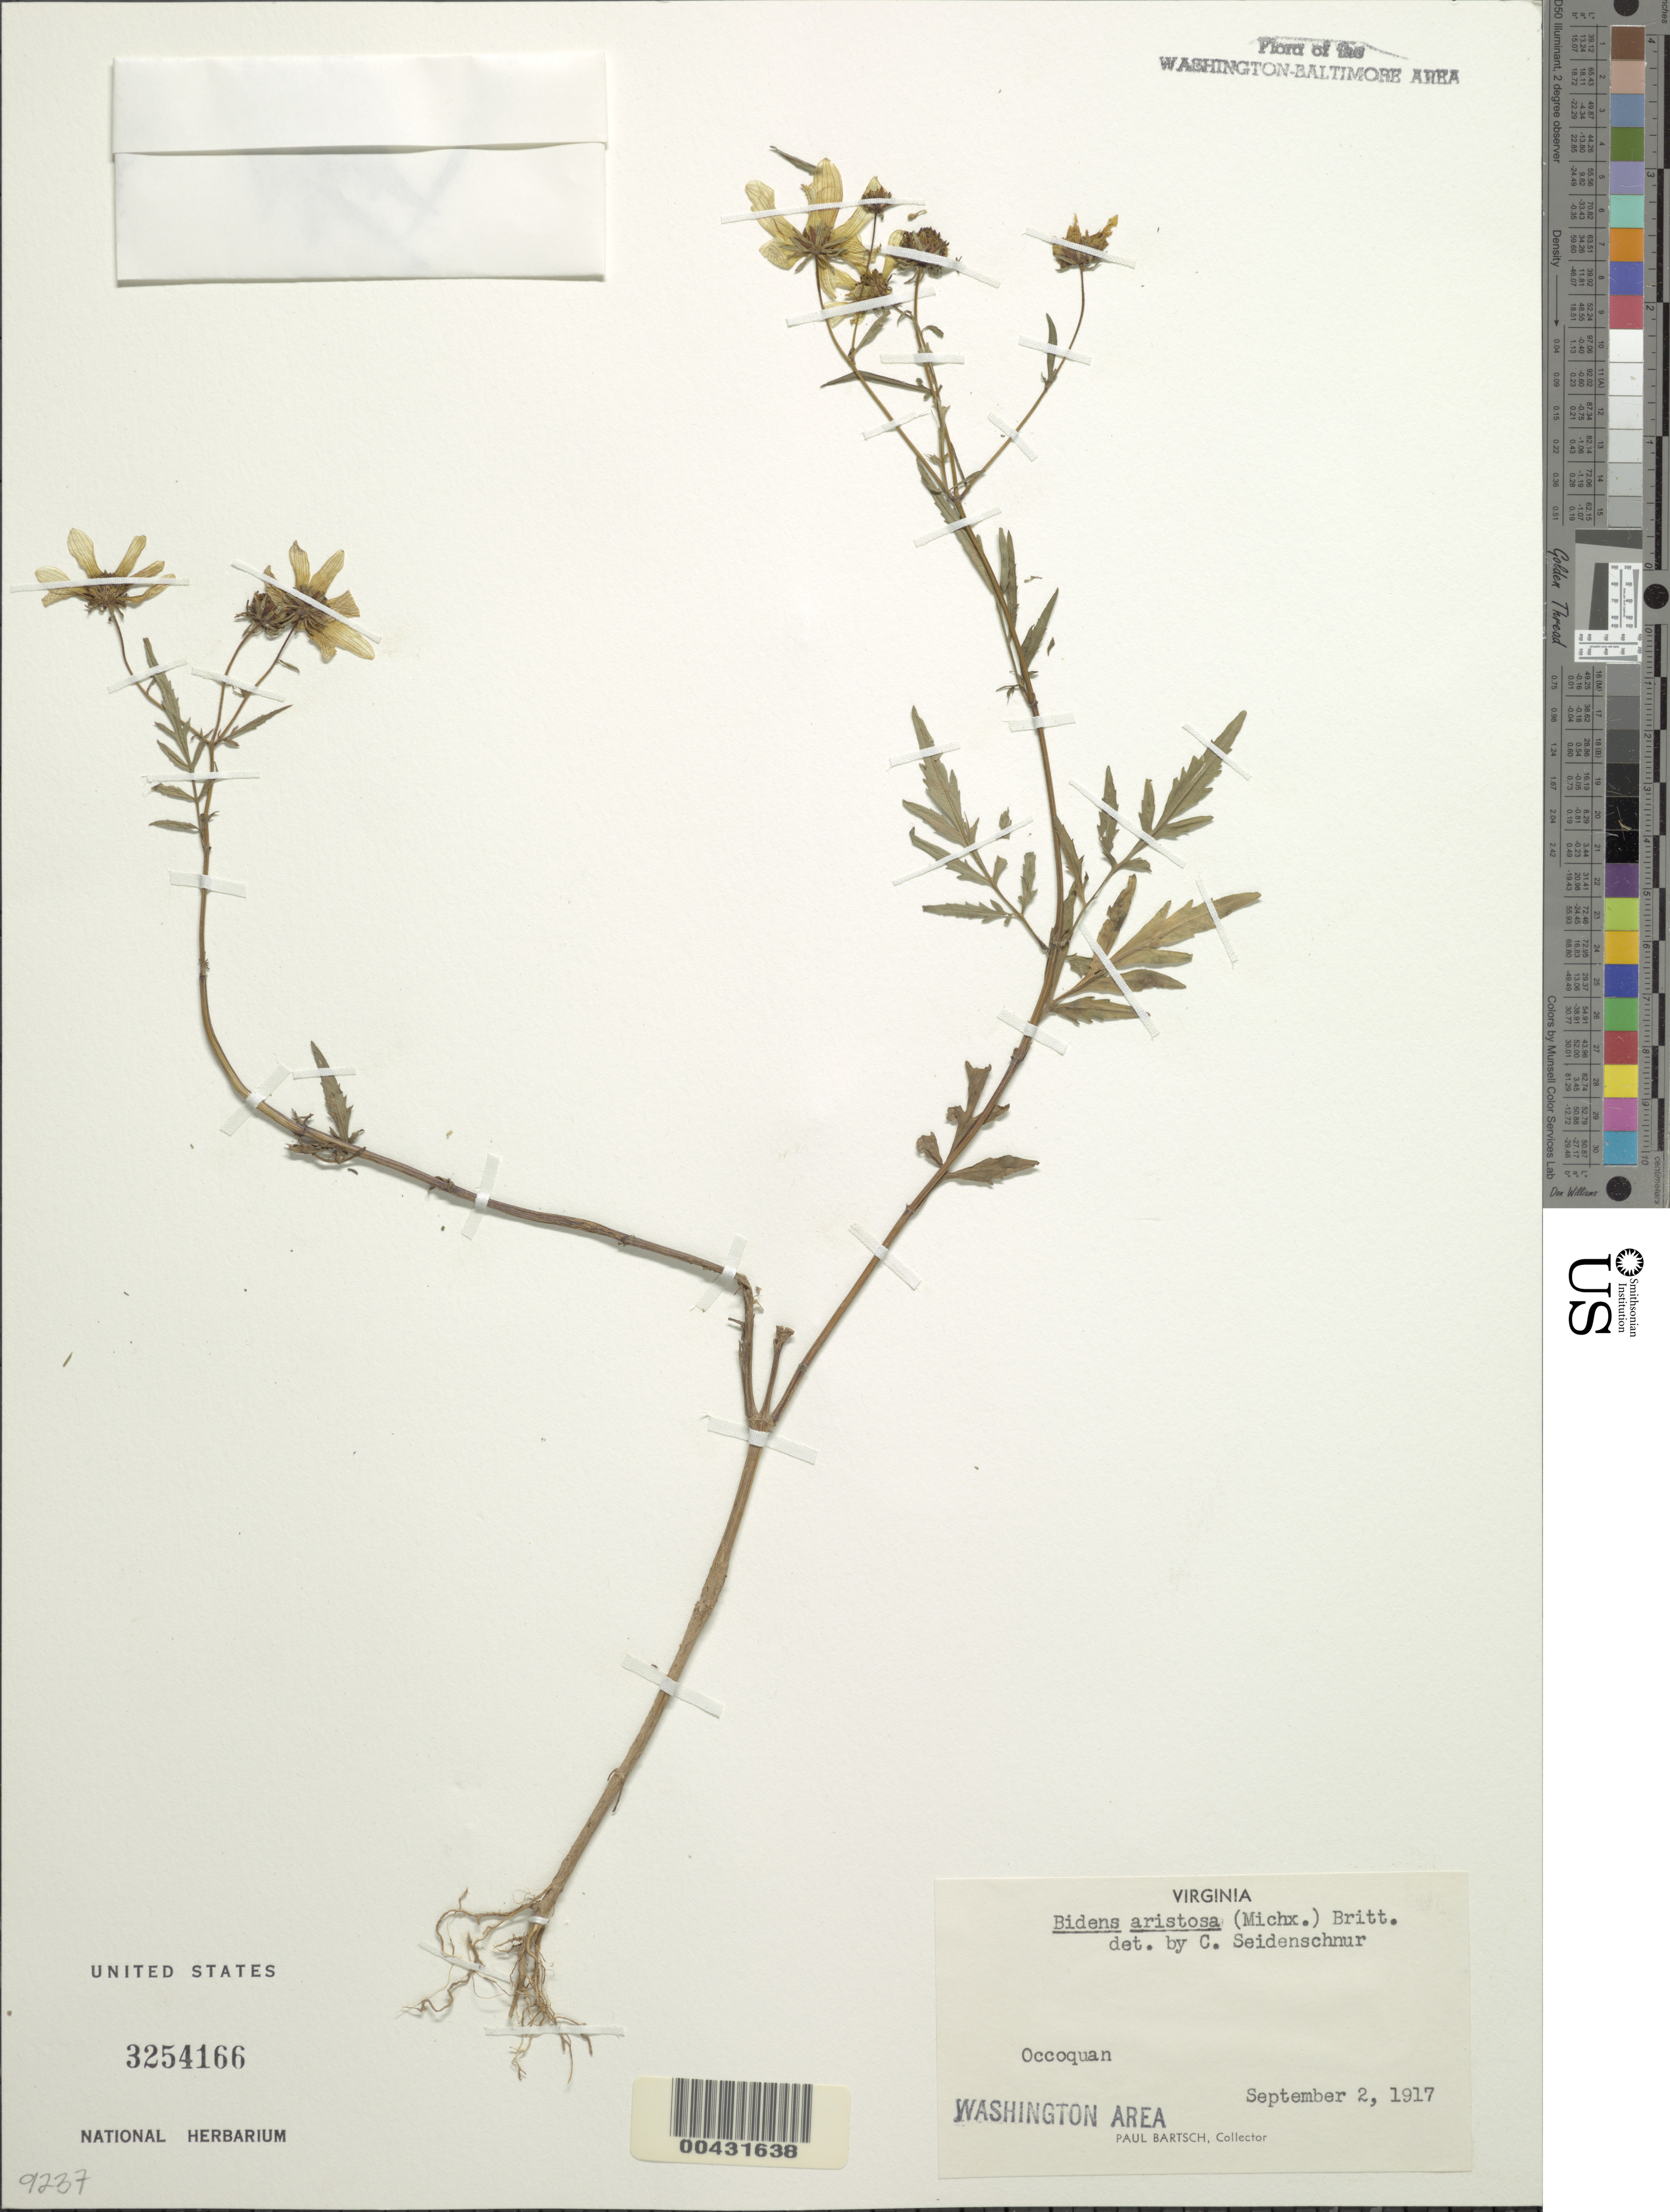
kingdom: Plantae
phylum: Tracheophyta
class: Liliopsida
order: Poales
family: Cyperaceae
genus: Schoenoplectus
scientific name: Schoenoplectus validus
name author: (Vahl) Á. Löve & D. Löve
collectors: F. R. Fosberg & D. Dowling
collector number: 43705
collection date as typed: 19 May 1963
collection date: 1963-05-19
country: United States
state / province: Maryland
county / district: Calvert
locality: Hellen Creek Preserve, N of Solomon's Island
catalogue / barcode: US 3243738